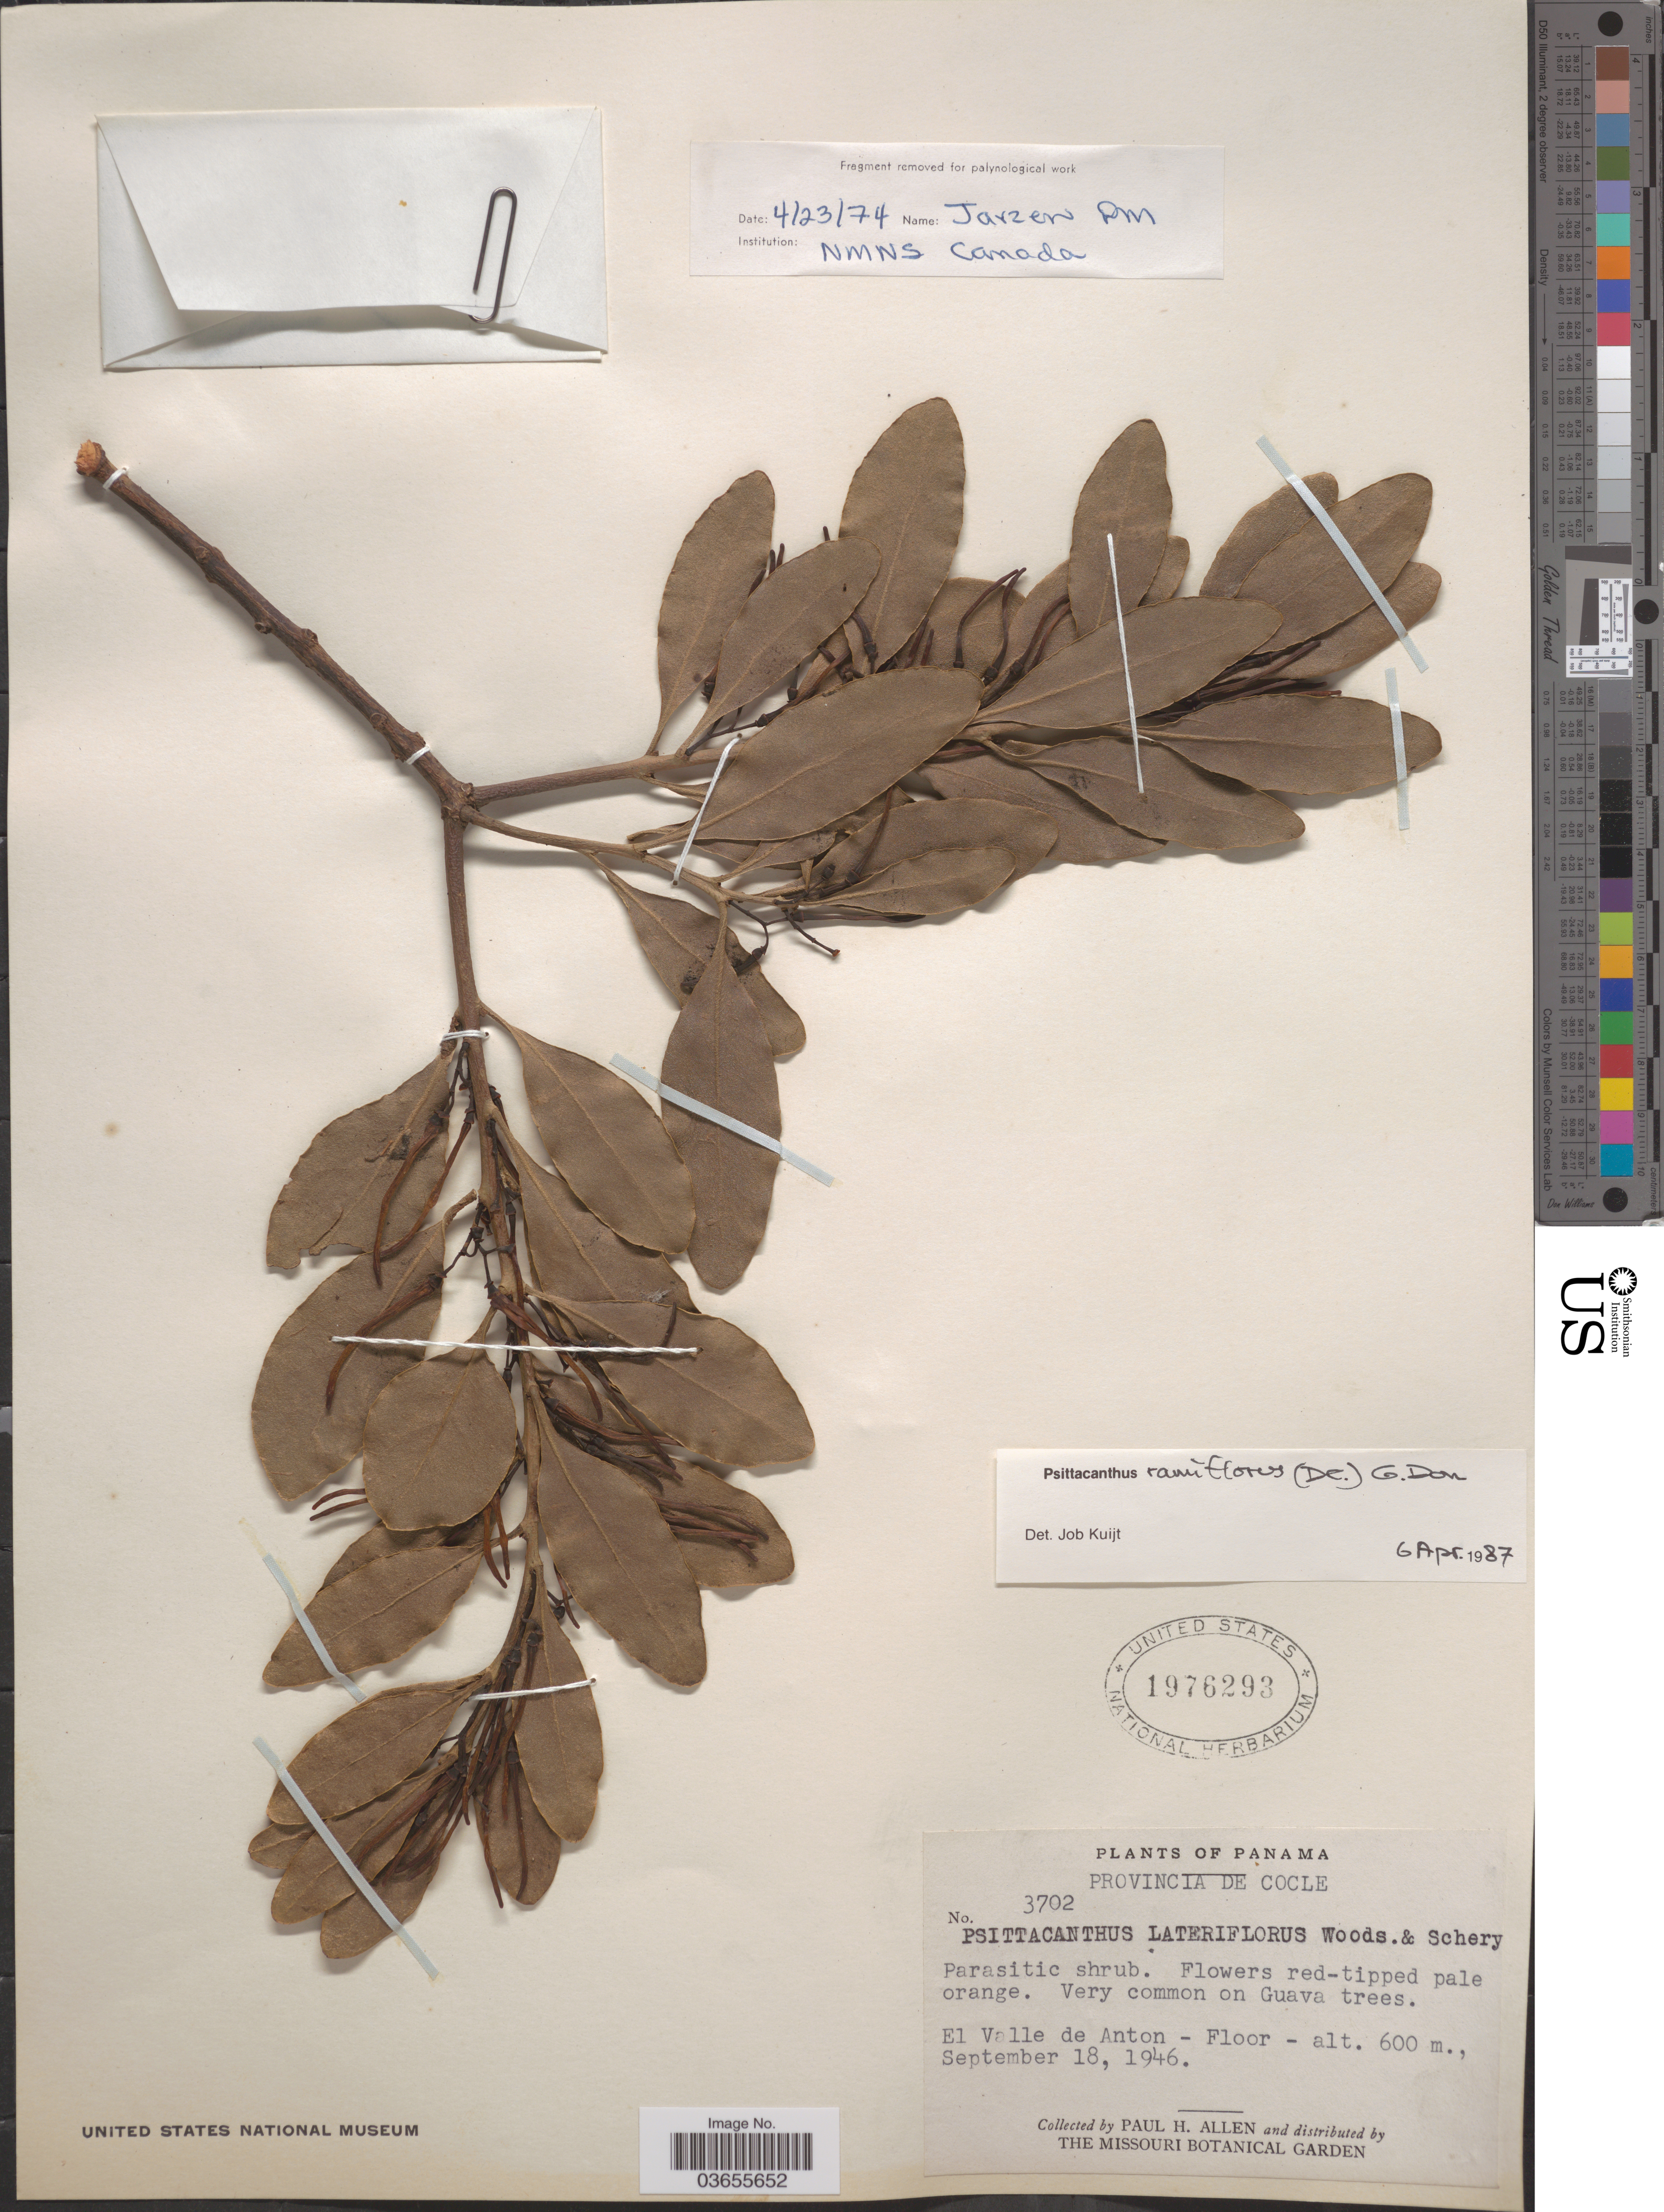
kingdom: Plantae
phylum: Tracheophyta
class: Magnoliopsida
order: Santalales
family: Loranthaceae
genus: Psittacanthus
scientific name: Psittacanthus ramiflorus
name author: (Moc. & Sessé ex DC.) G. Don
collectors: P. H. Allen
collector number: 3702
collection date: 1946-09-18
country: Panama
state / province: Coclé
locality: El Valle de Anton - Floor.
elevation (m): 600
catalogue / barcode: US 1976293